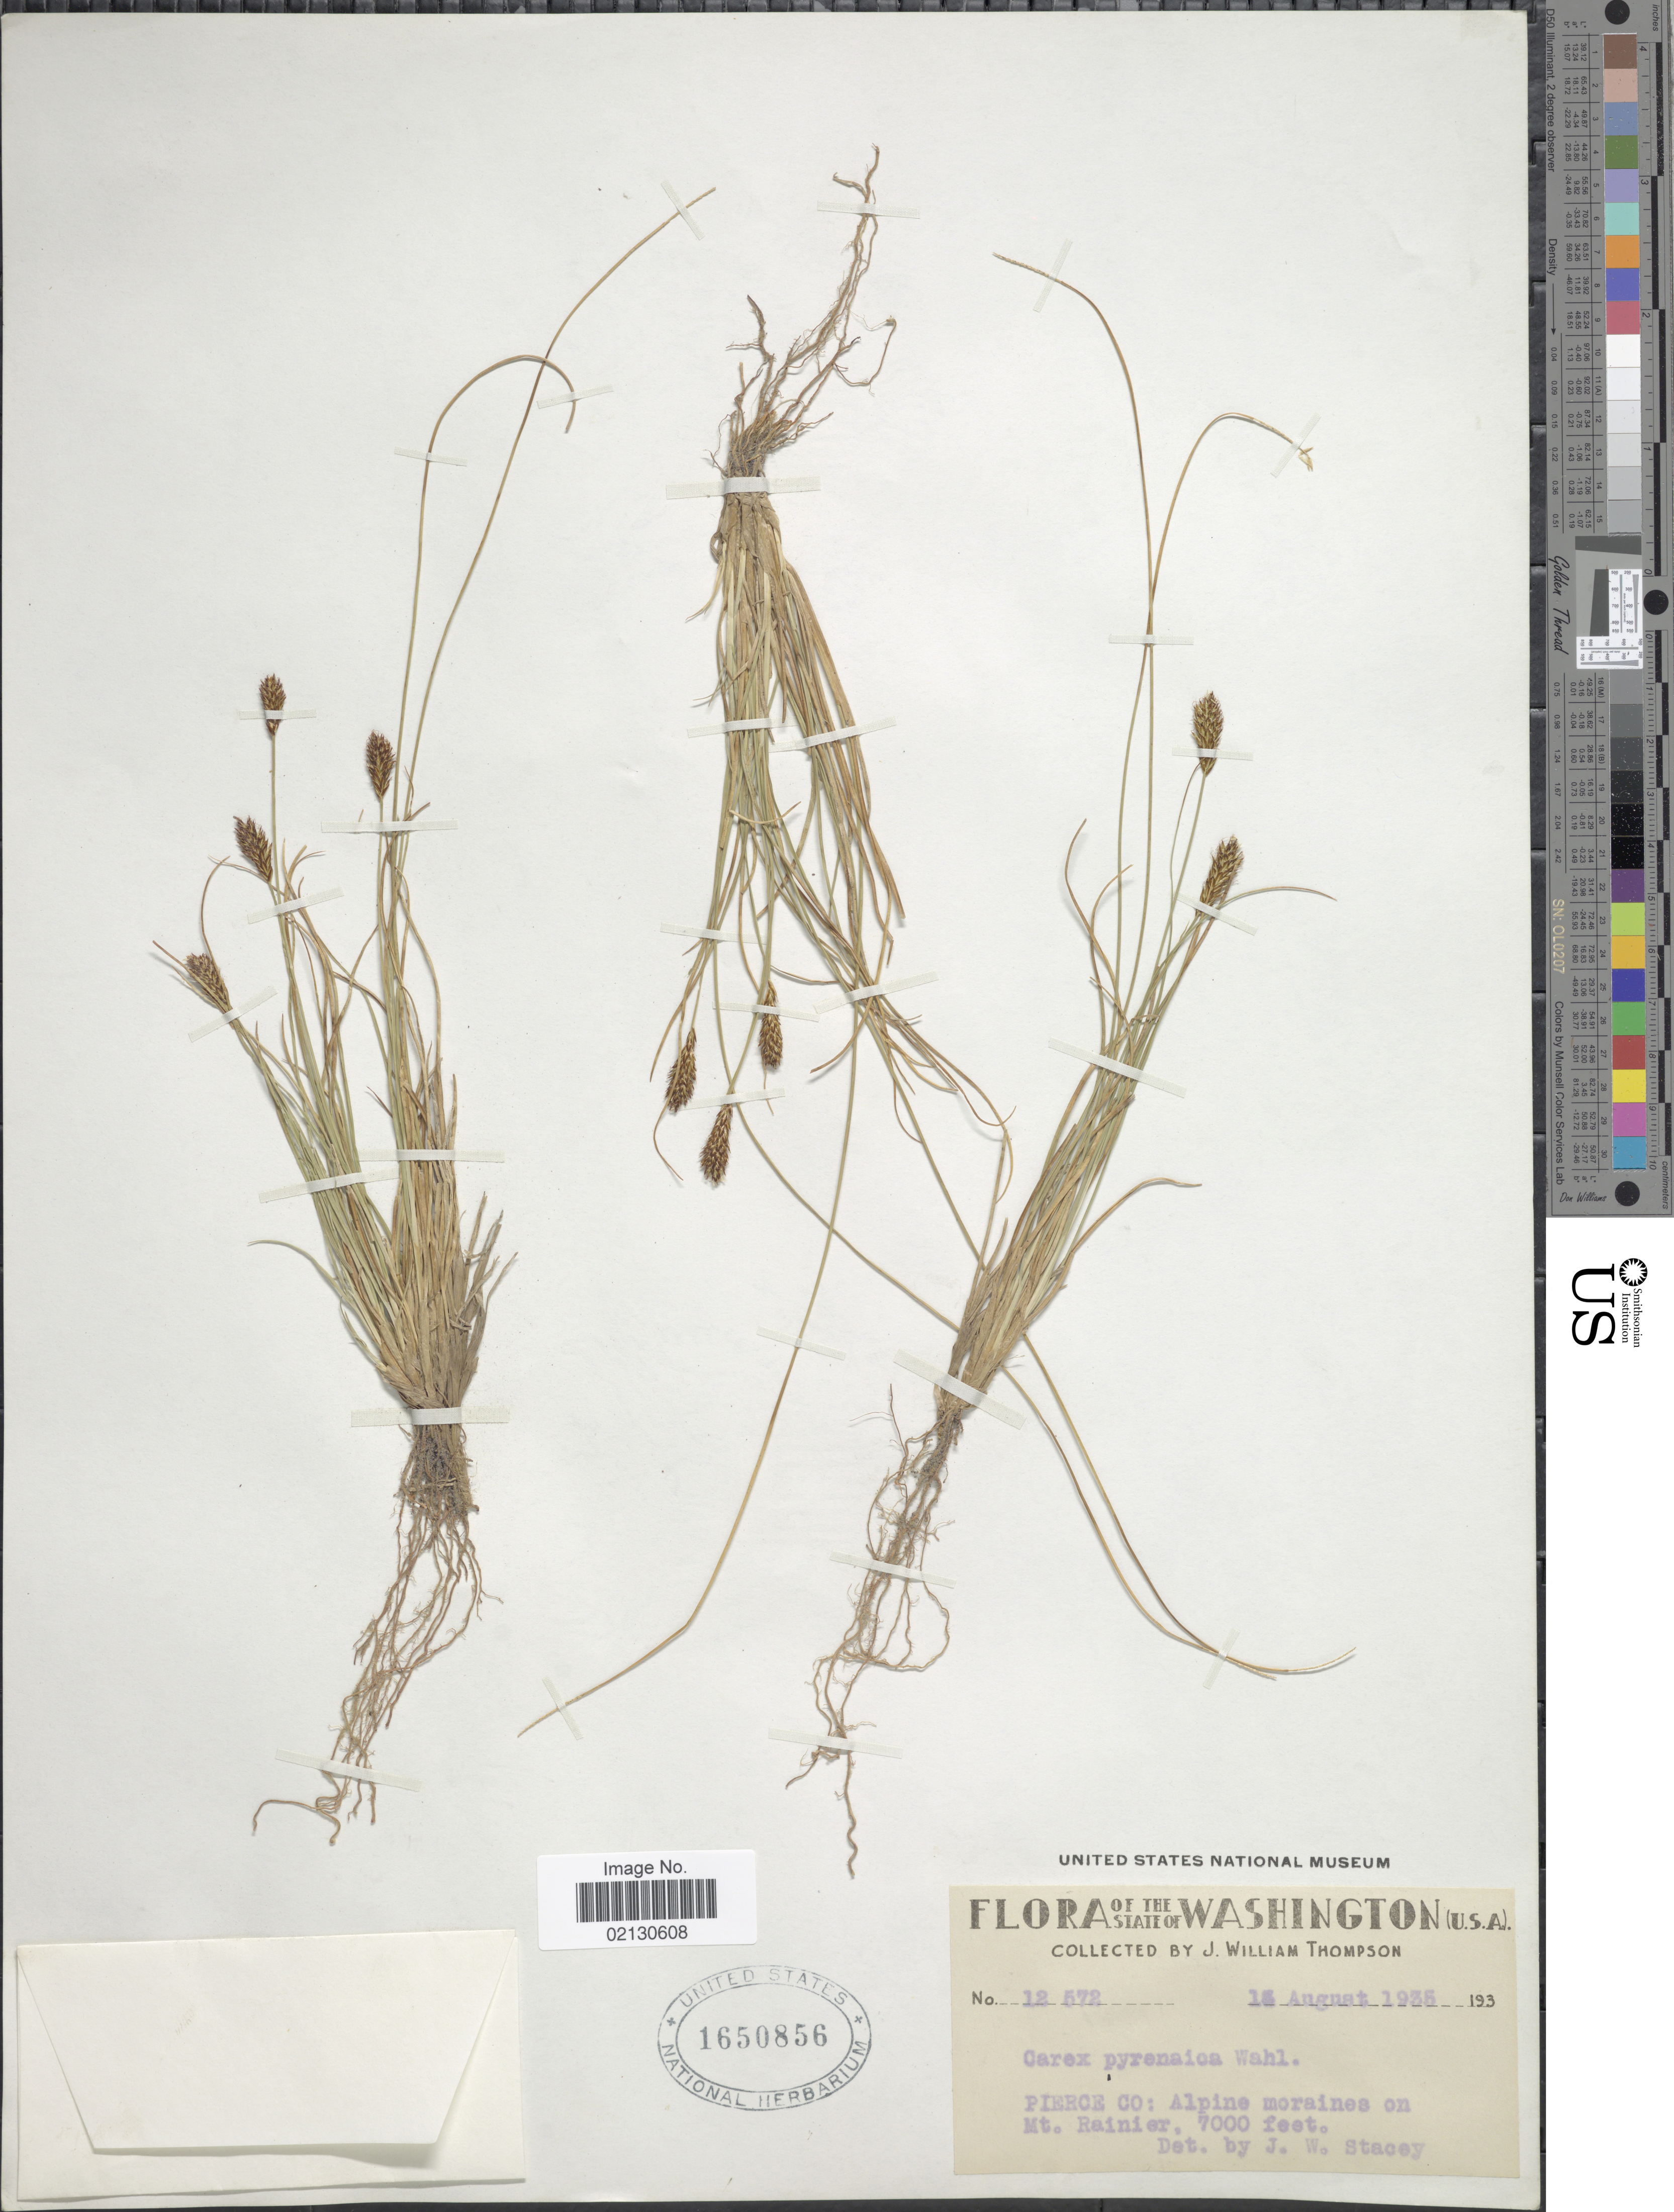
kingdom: Plantae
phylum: Tracheophyta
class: Liliopsida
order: Poales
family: Cyperaceae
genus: Carex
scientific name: Carex micropoda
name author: C.A. Mey.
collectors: J. W. Thompson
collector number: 12572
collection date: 1935-08-13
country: United States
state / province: Washington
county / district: Pierce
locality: Pierce Co: Alpine moraines on Mt. Rainier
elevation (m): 2134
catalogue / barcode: US 1650856